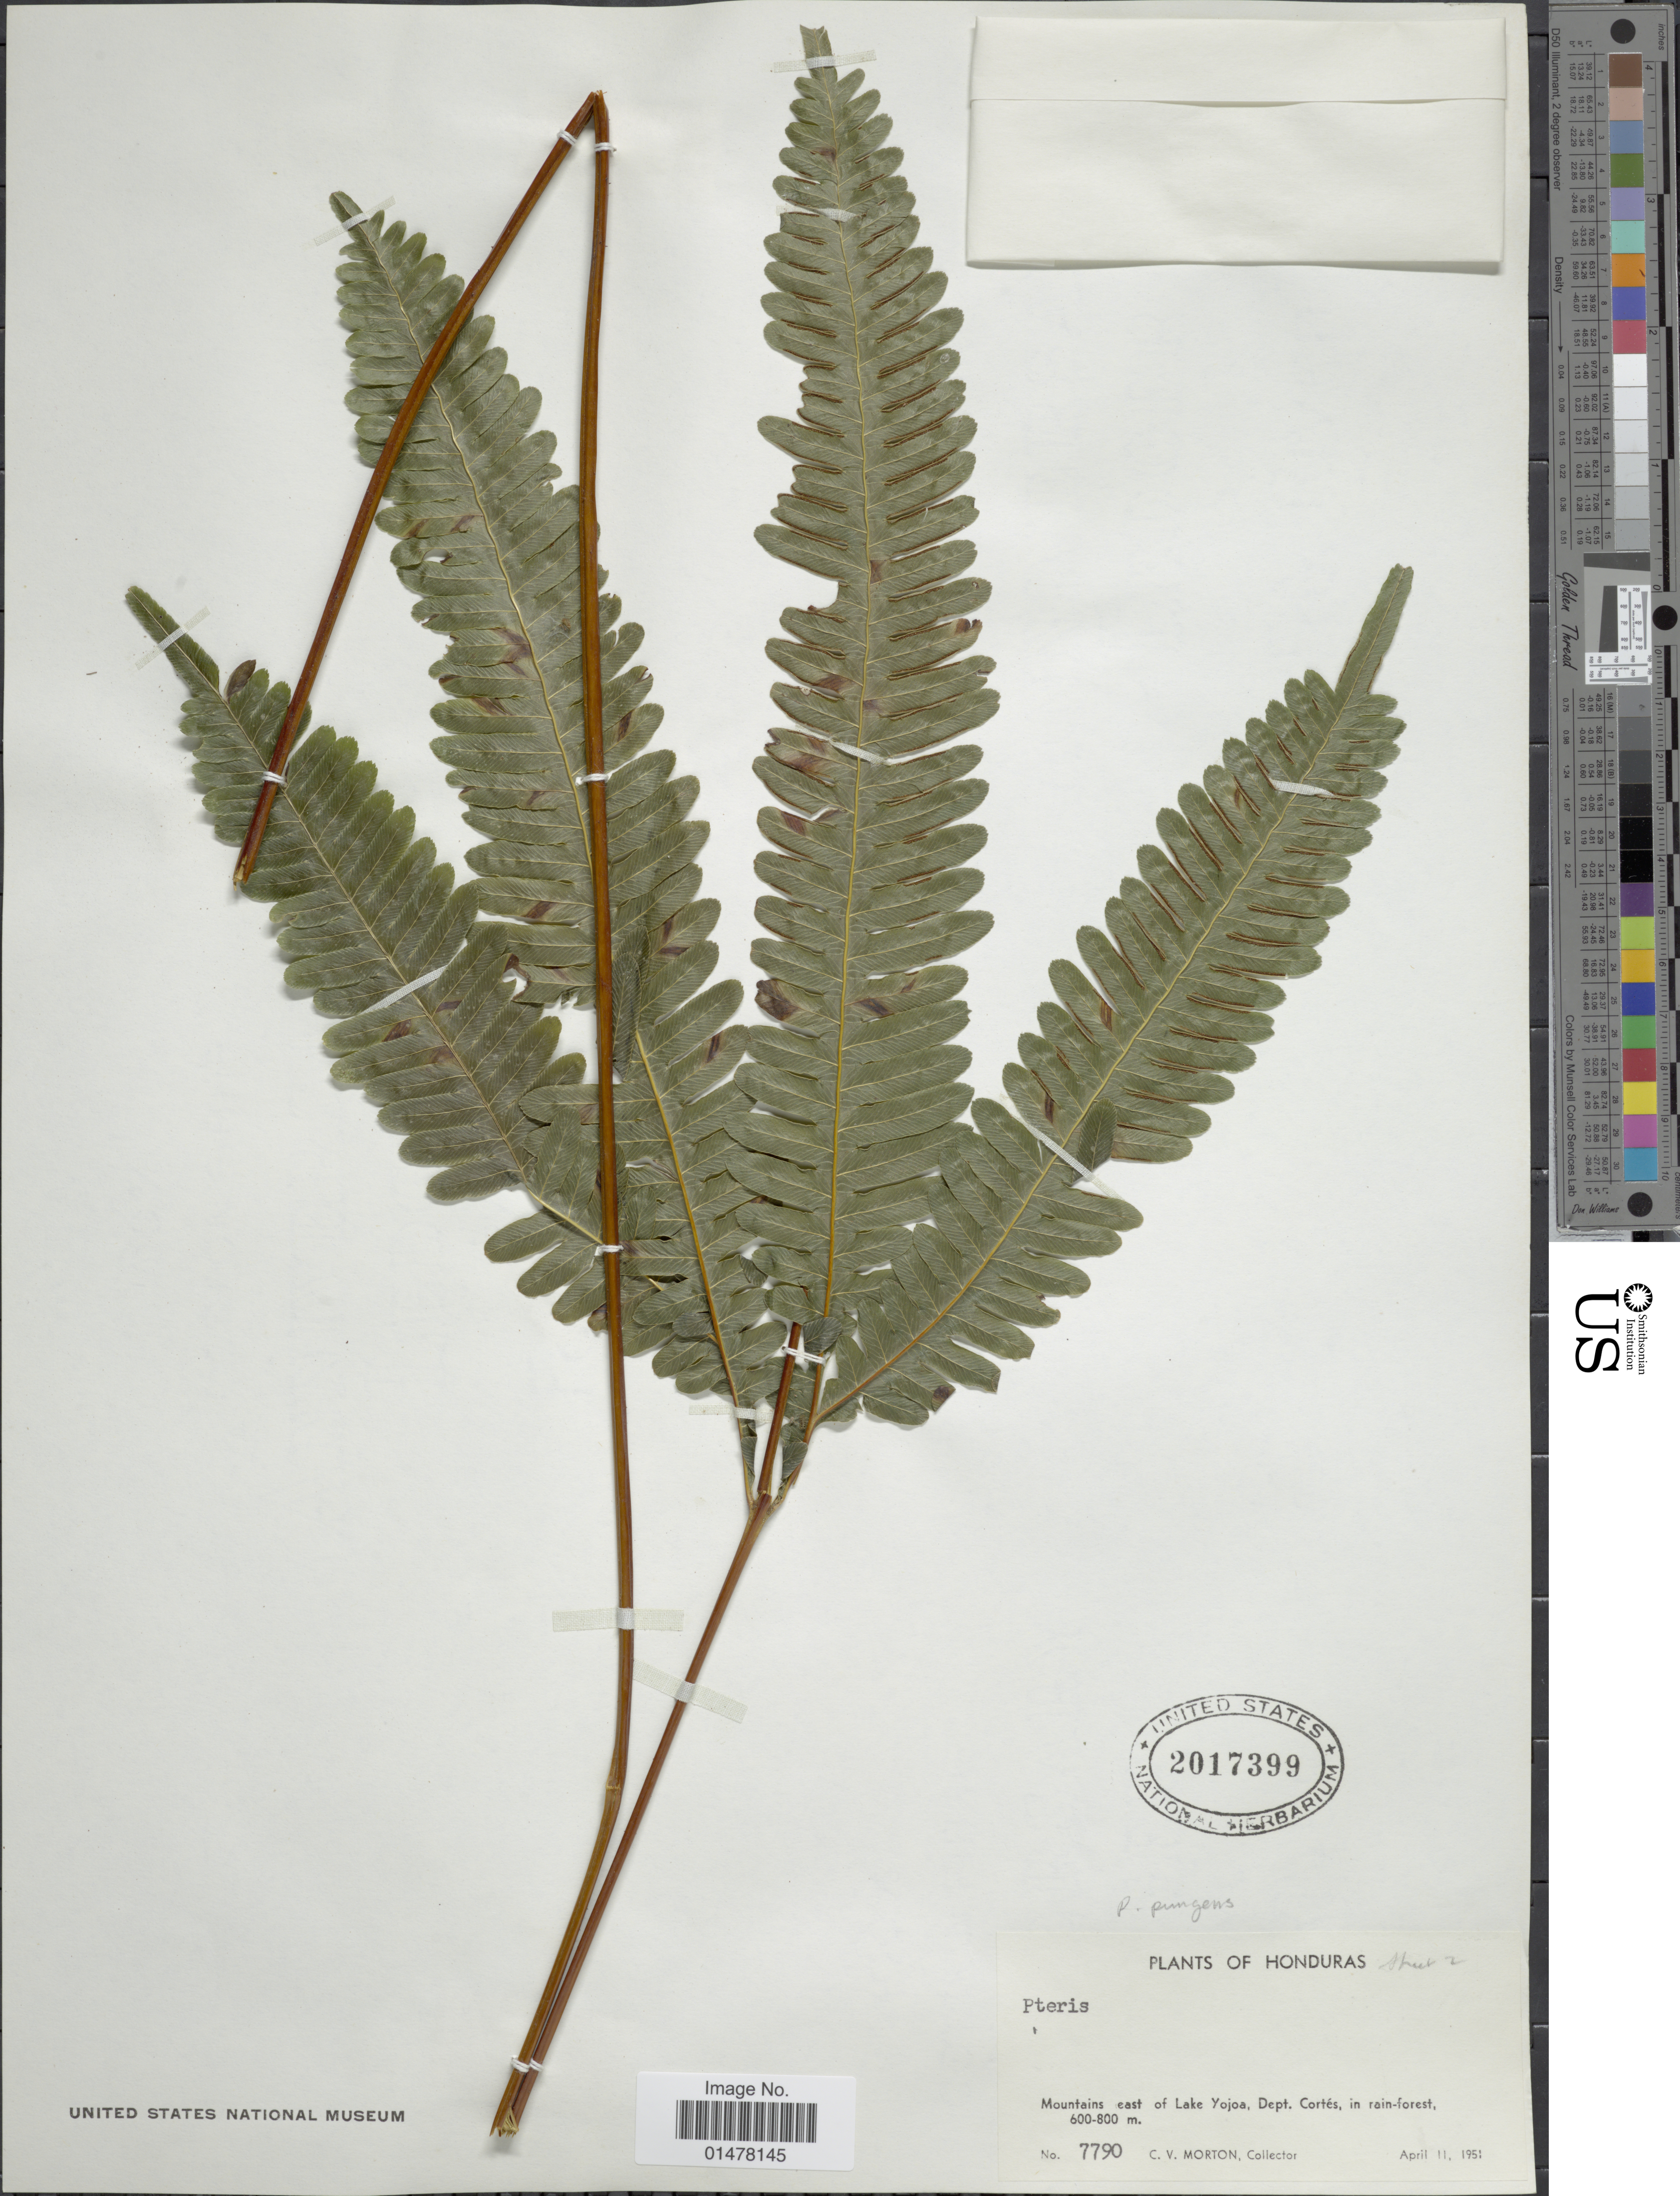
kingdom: Plantae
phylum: Tracheophyta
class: Polypodiopsida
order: Polypodiales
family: Pteridaceae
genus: Pteris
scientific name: Pteris pungens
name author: Willd.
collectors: C. V. Morton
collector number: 7790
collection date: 1951-04-11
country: Honduras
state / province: Cortés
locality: Plants of Honduras, Mountains east of lake Yojoa, Dept. Cortés, in rain-forest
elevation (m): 600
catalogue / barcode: US 2017399